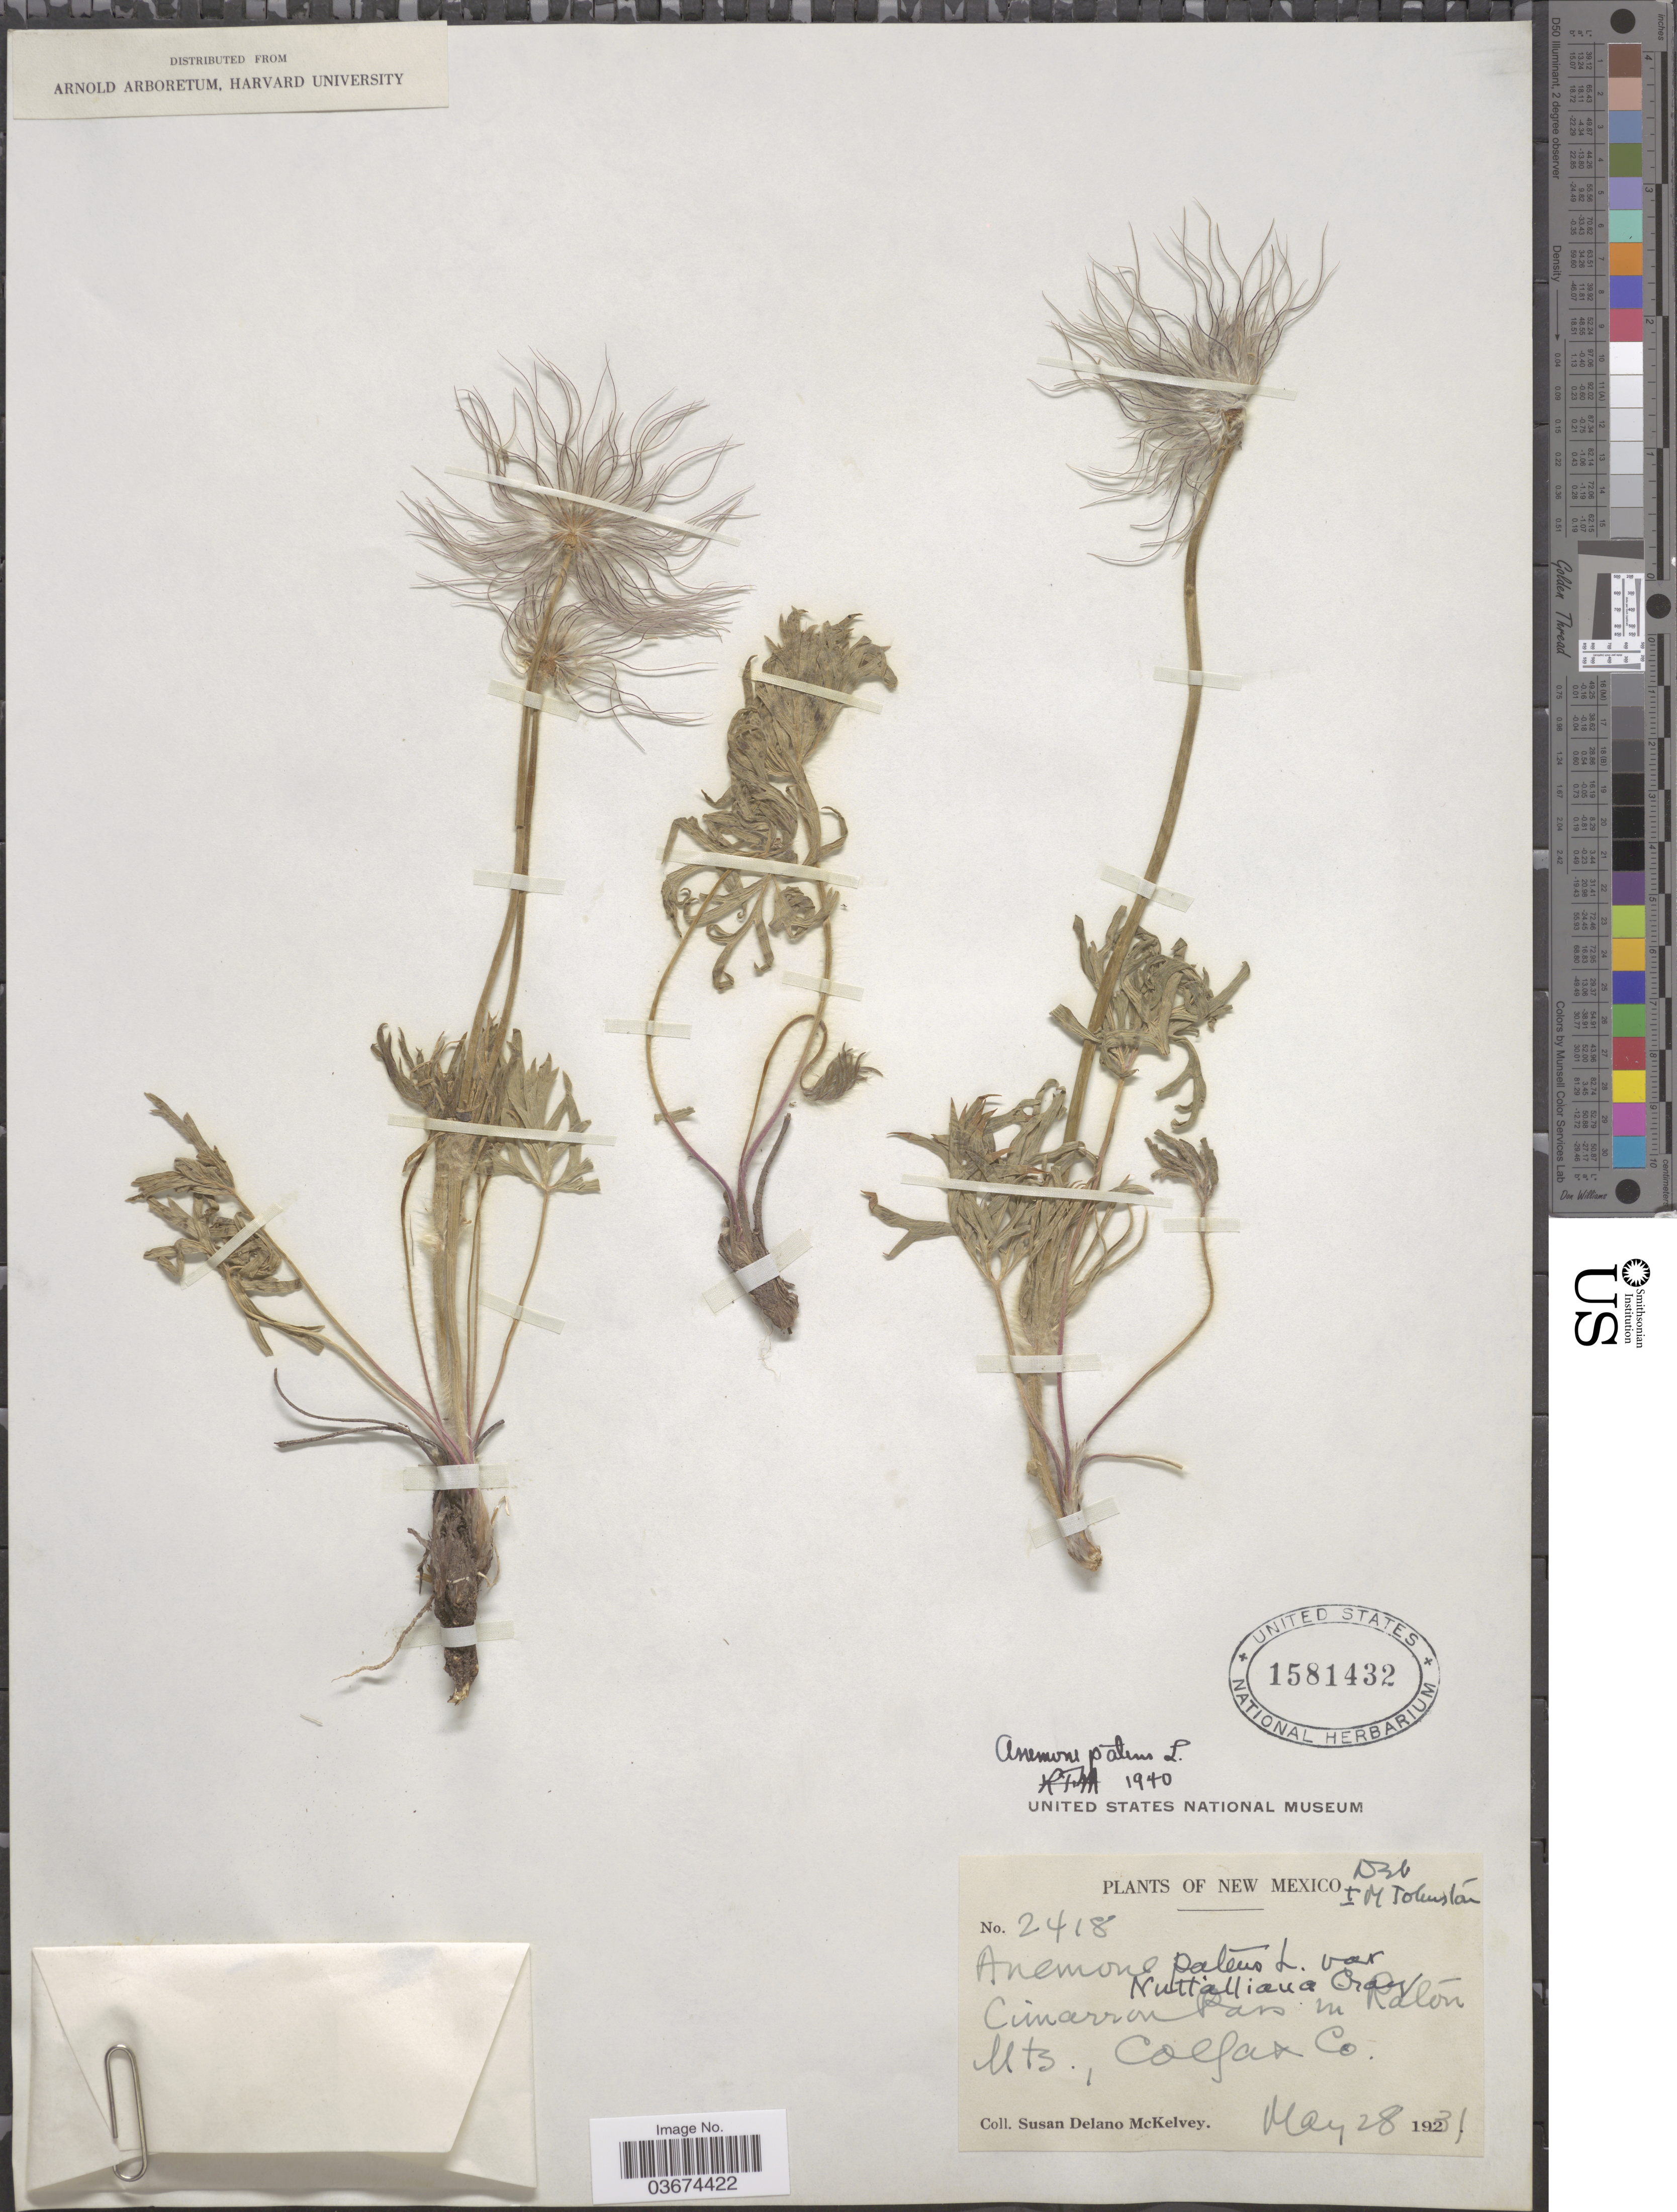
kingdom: Plantae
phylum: Tracheophyta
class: Magnoliopsida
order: Ranunculales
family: Ranunculaceae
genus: Pulsatilla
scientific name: Pulsatilla nuttalliana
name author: (DC.) Bercht. & J. Presl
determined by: Strong, Mark T., (BOT), Smithsonian Institution - National Museum of Natural History (UNITED STATES)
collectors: S. A. McKelvey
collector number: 2418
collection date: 1931-05-28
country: United States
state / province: New Mexico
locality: Cimarron Pass in Raton Mts., Colfax Co.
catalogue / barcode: US 1581432